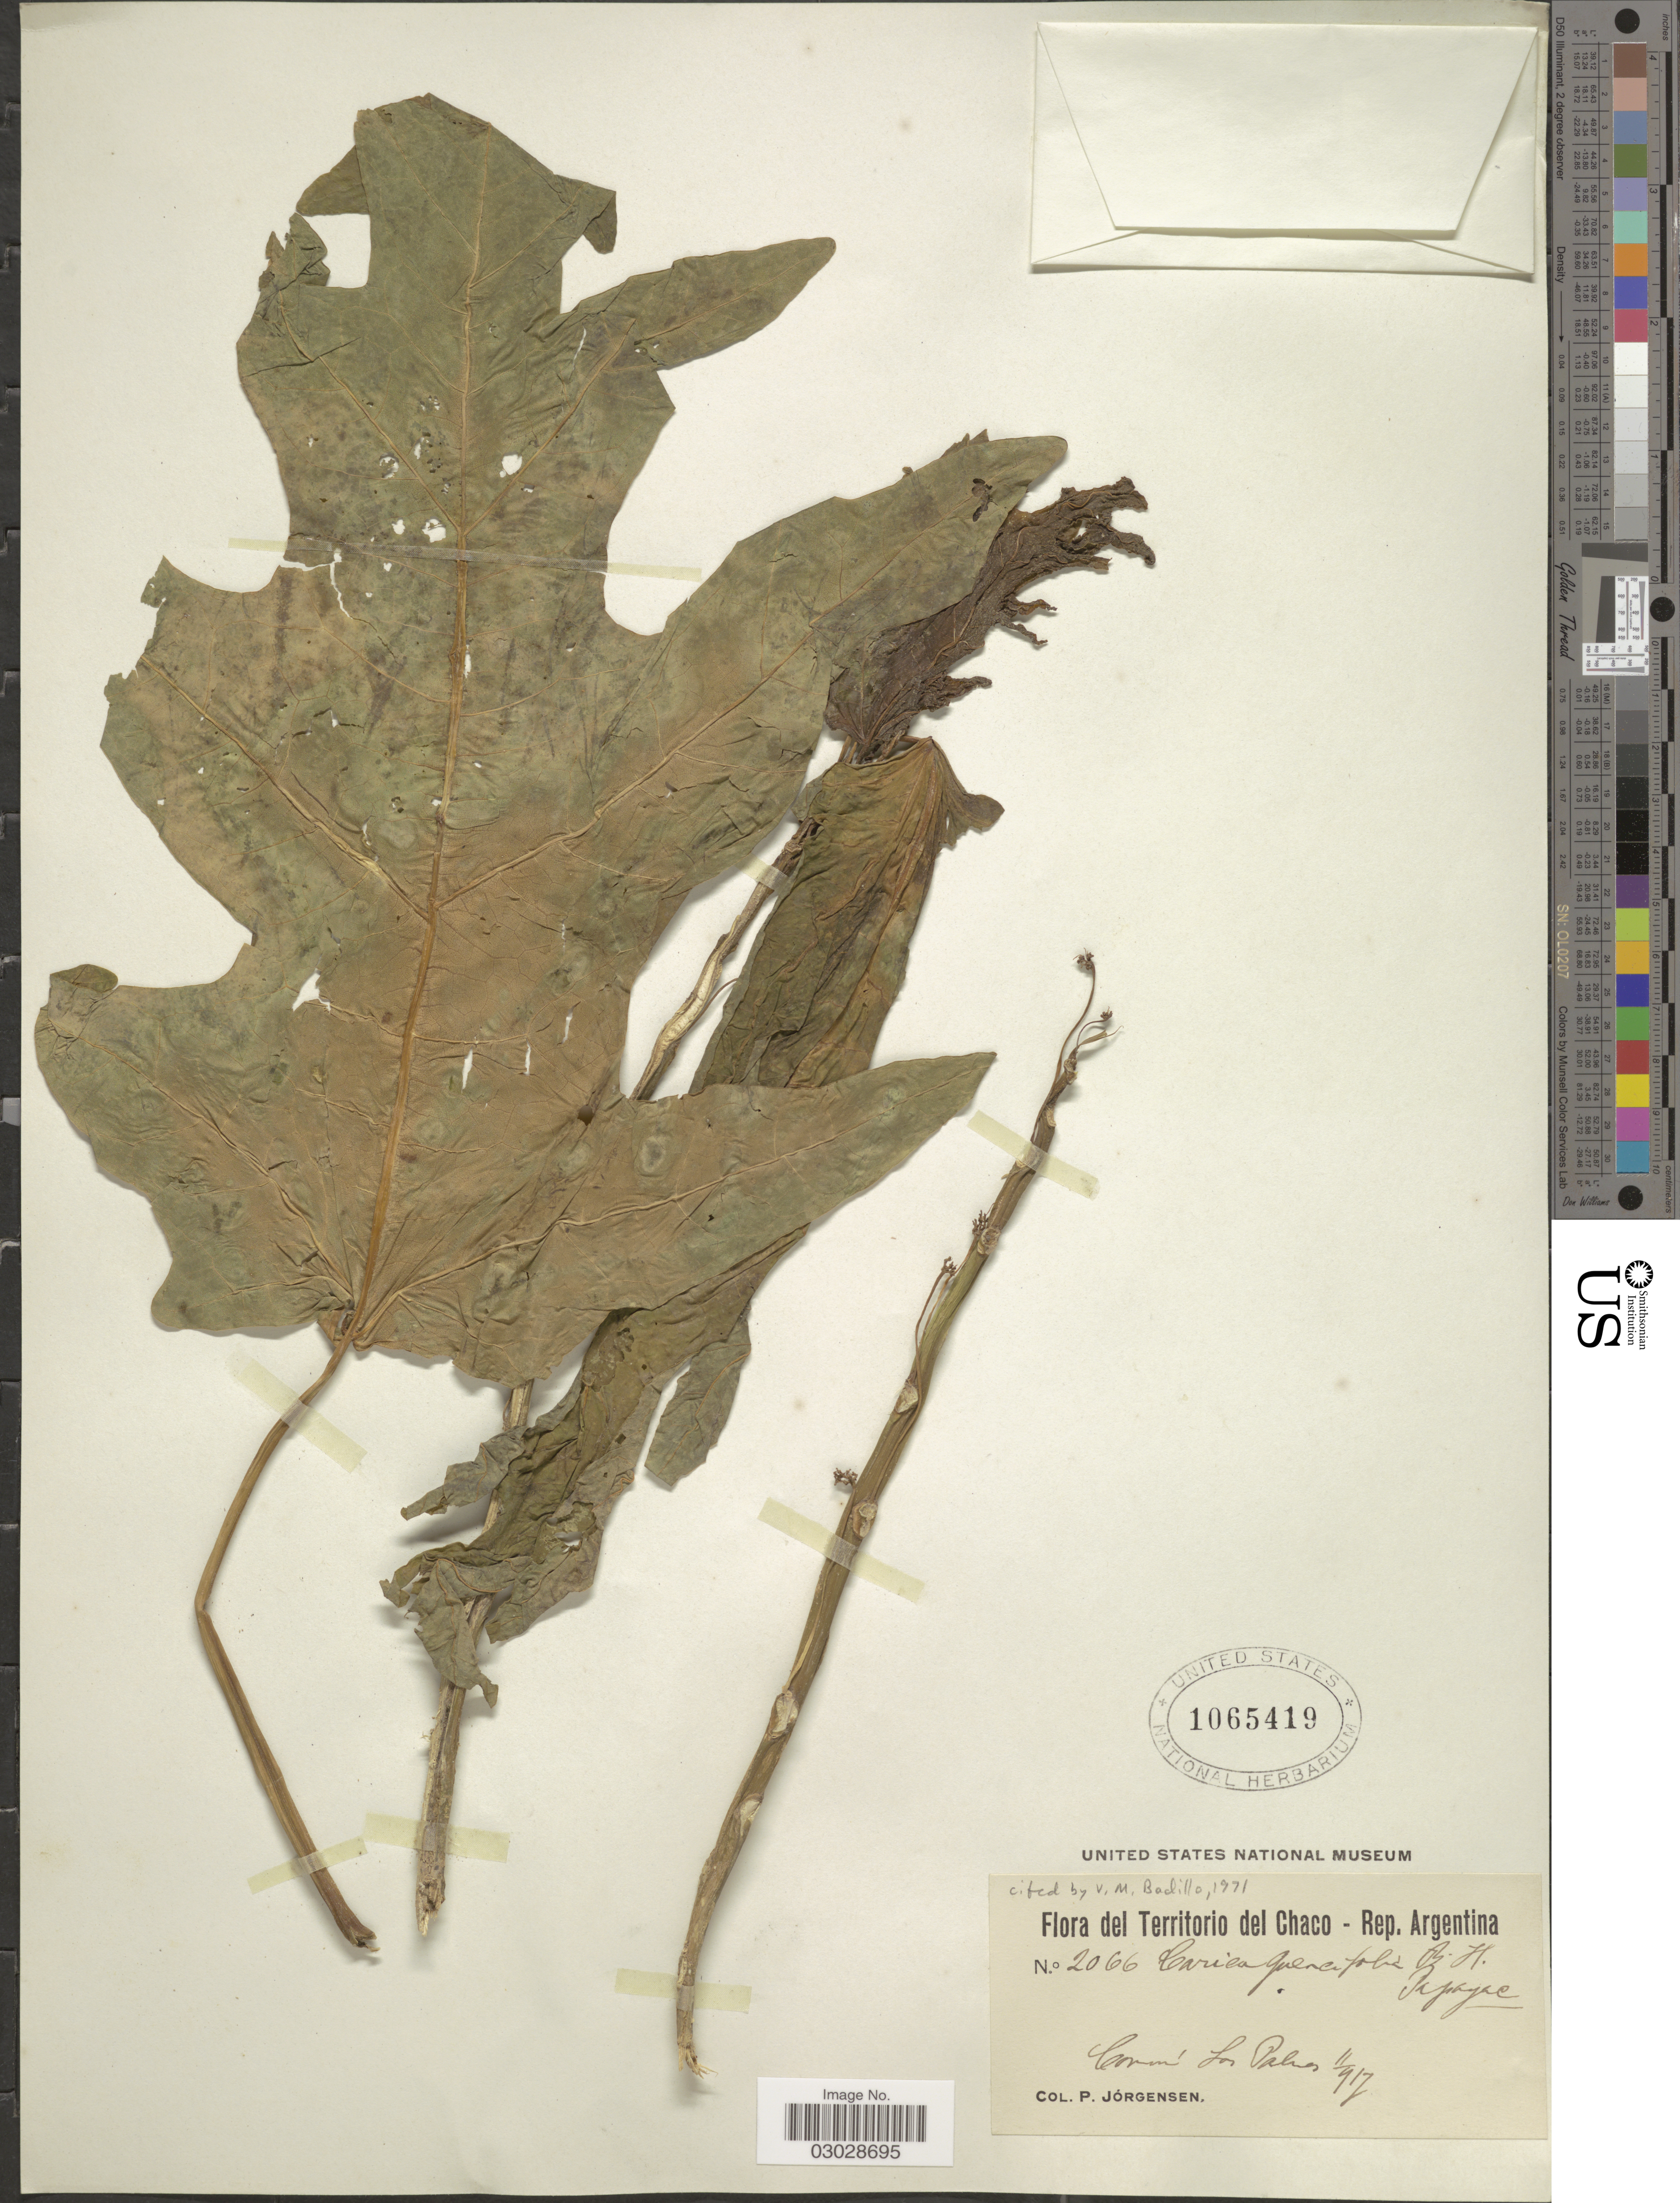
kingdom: Plantae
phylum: Tracheophyta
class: Magnoliopsida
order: Brassicales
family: Caricaceae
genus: Vasconcellea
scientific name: Vasconcellea quercifolia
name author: A. St.-Hil.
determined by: Strong, M. T., (US), Smithsonian Institution - National Museum of Natural History (UNITED STATES)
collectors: P. Jörgensen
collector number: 2066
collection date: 1917-11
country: Argentina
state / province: Chaco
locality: Comm. las Palmas.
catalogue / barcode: US 1065419